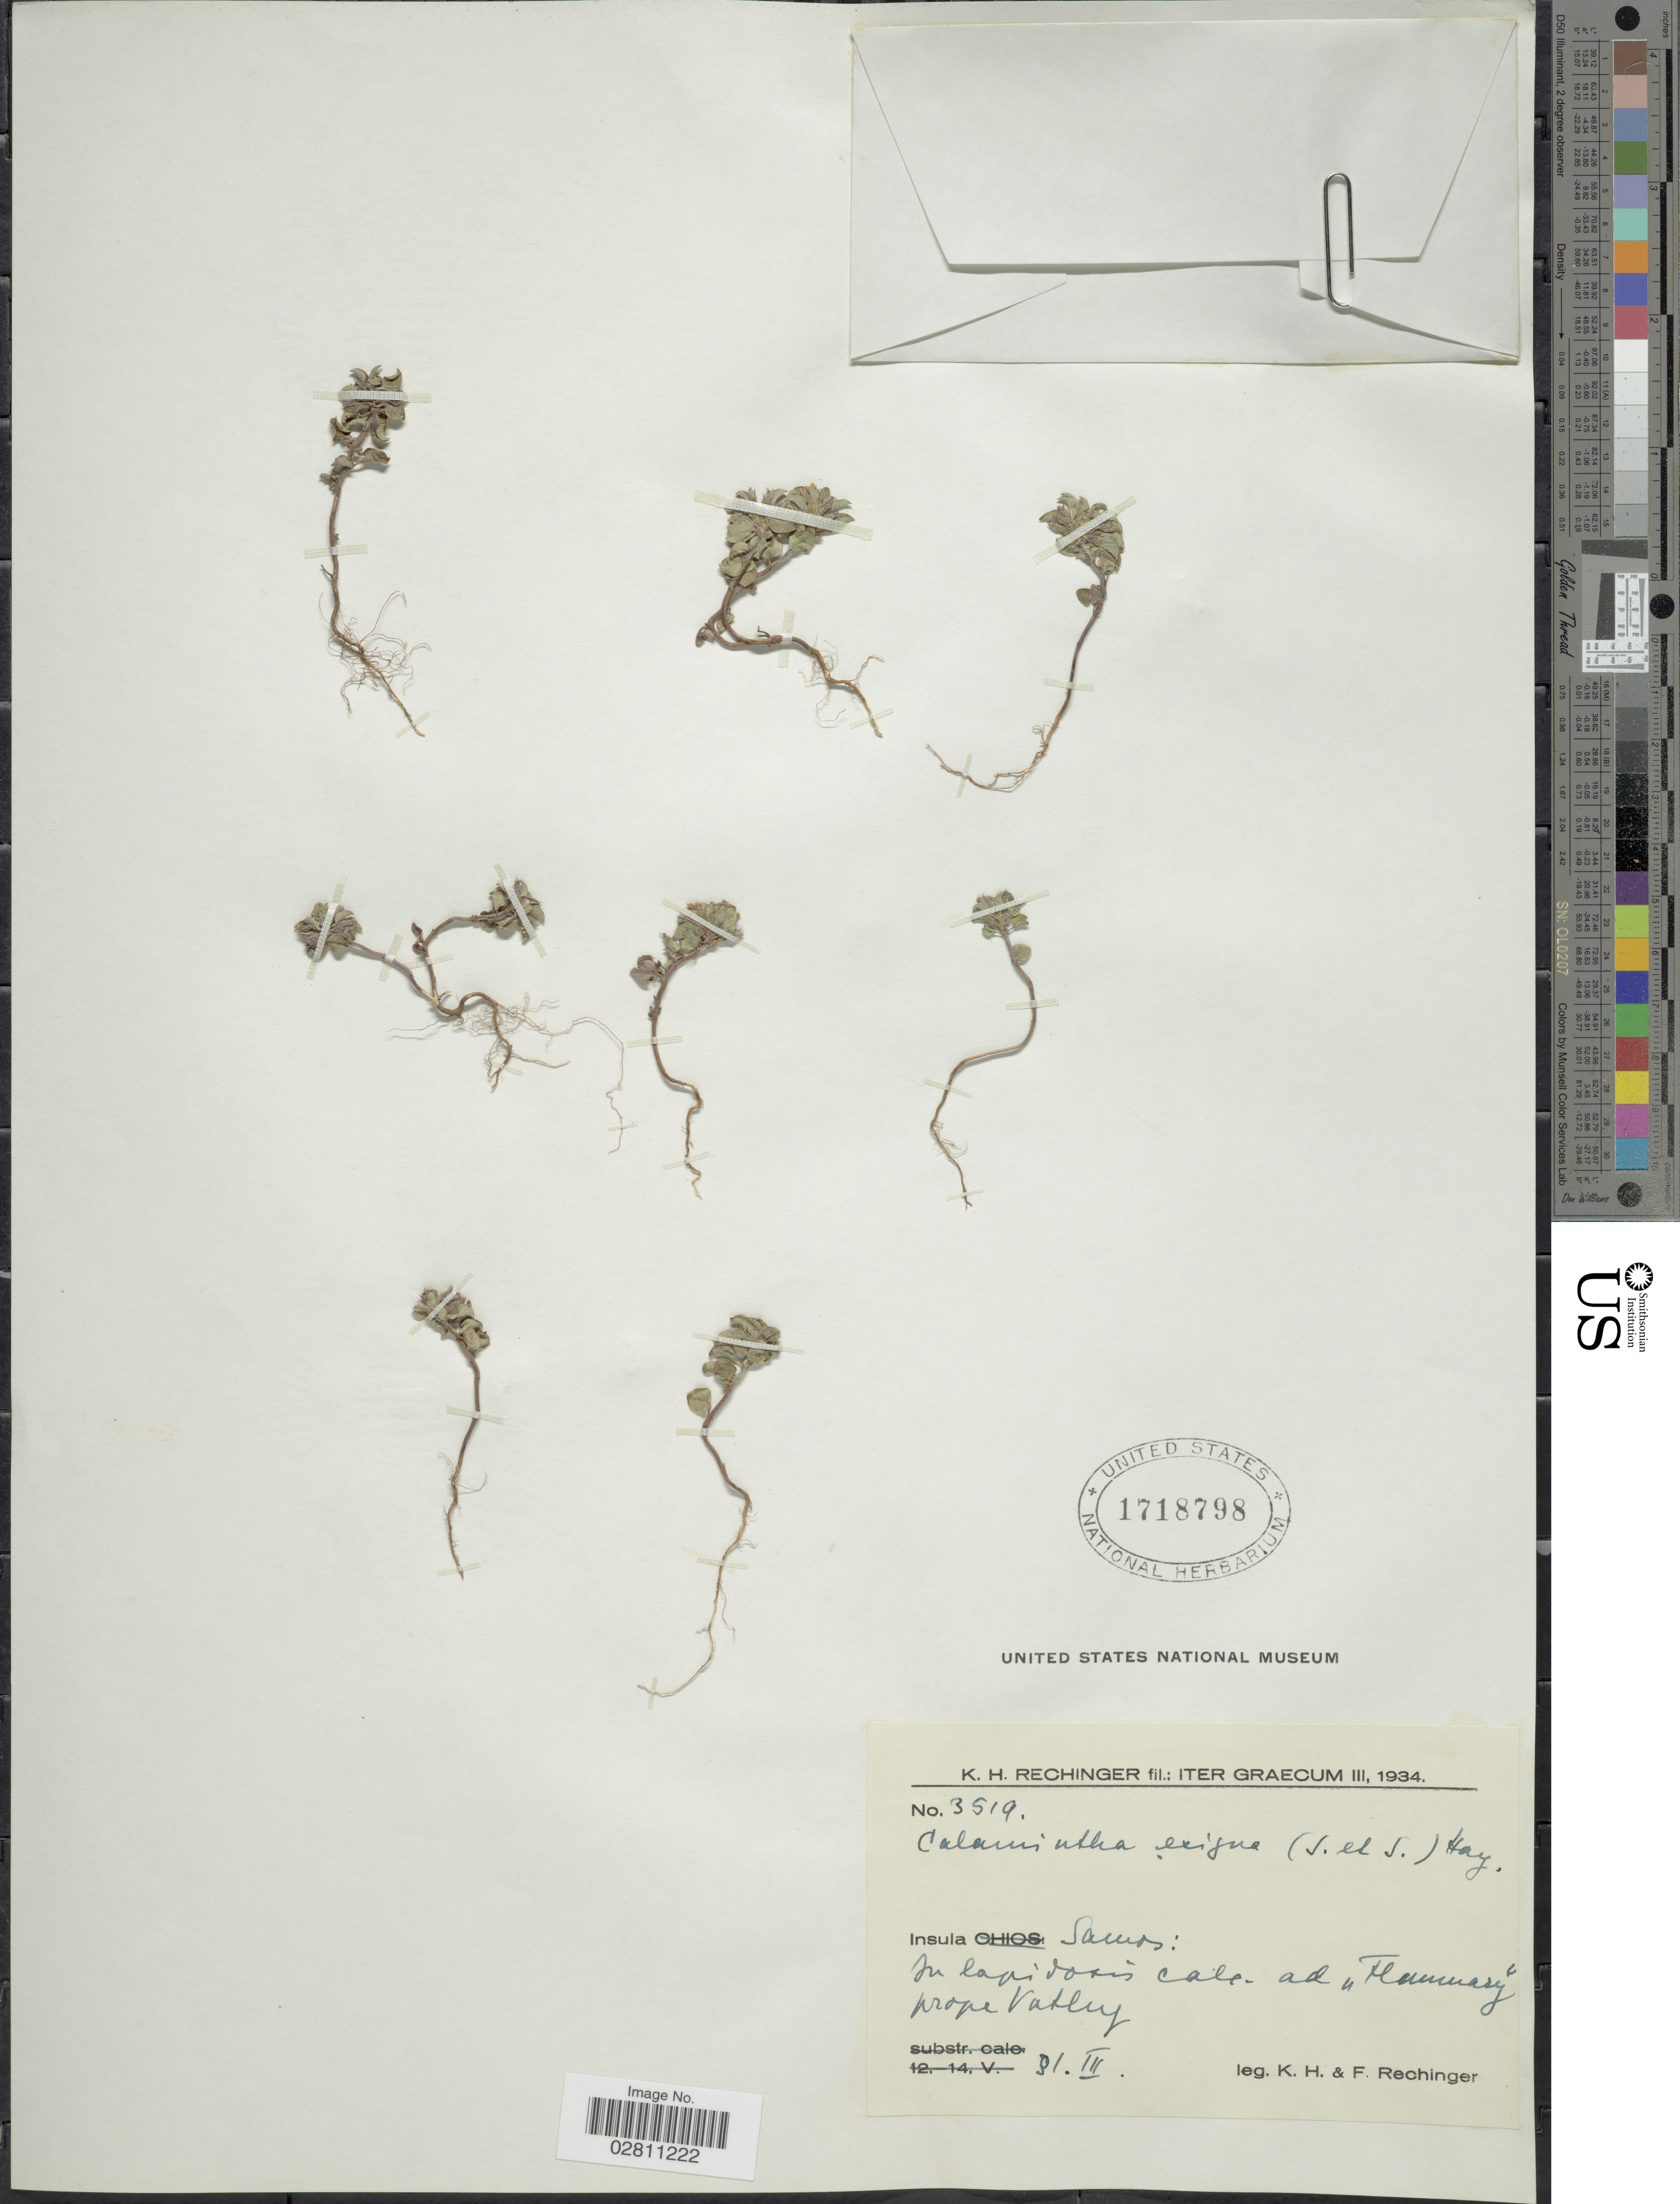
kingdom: Plantae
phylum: Tracheophyta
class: Magnoliopsida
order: Lamiales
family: Lamiaceae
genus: Clinopodium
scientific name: Clinopodium graveolens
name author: (M. Bieb.) Kuntze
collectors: K. H. Rechinger & F. Rechinger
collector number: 3519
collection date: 1934-03-31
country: Greece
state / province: North Aegean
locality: Insula Samos: In lapidosis calc. ad "Flumnary" prope Vathy.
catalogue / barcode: US 1718798